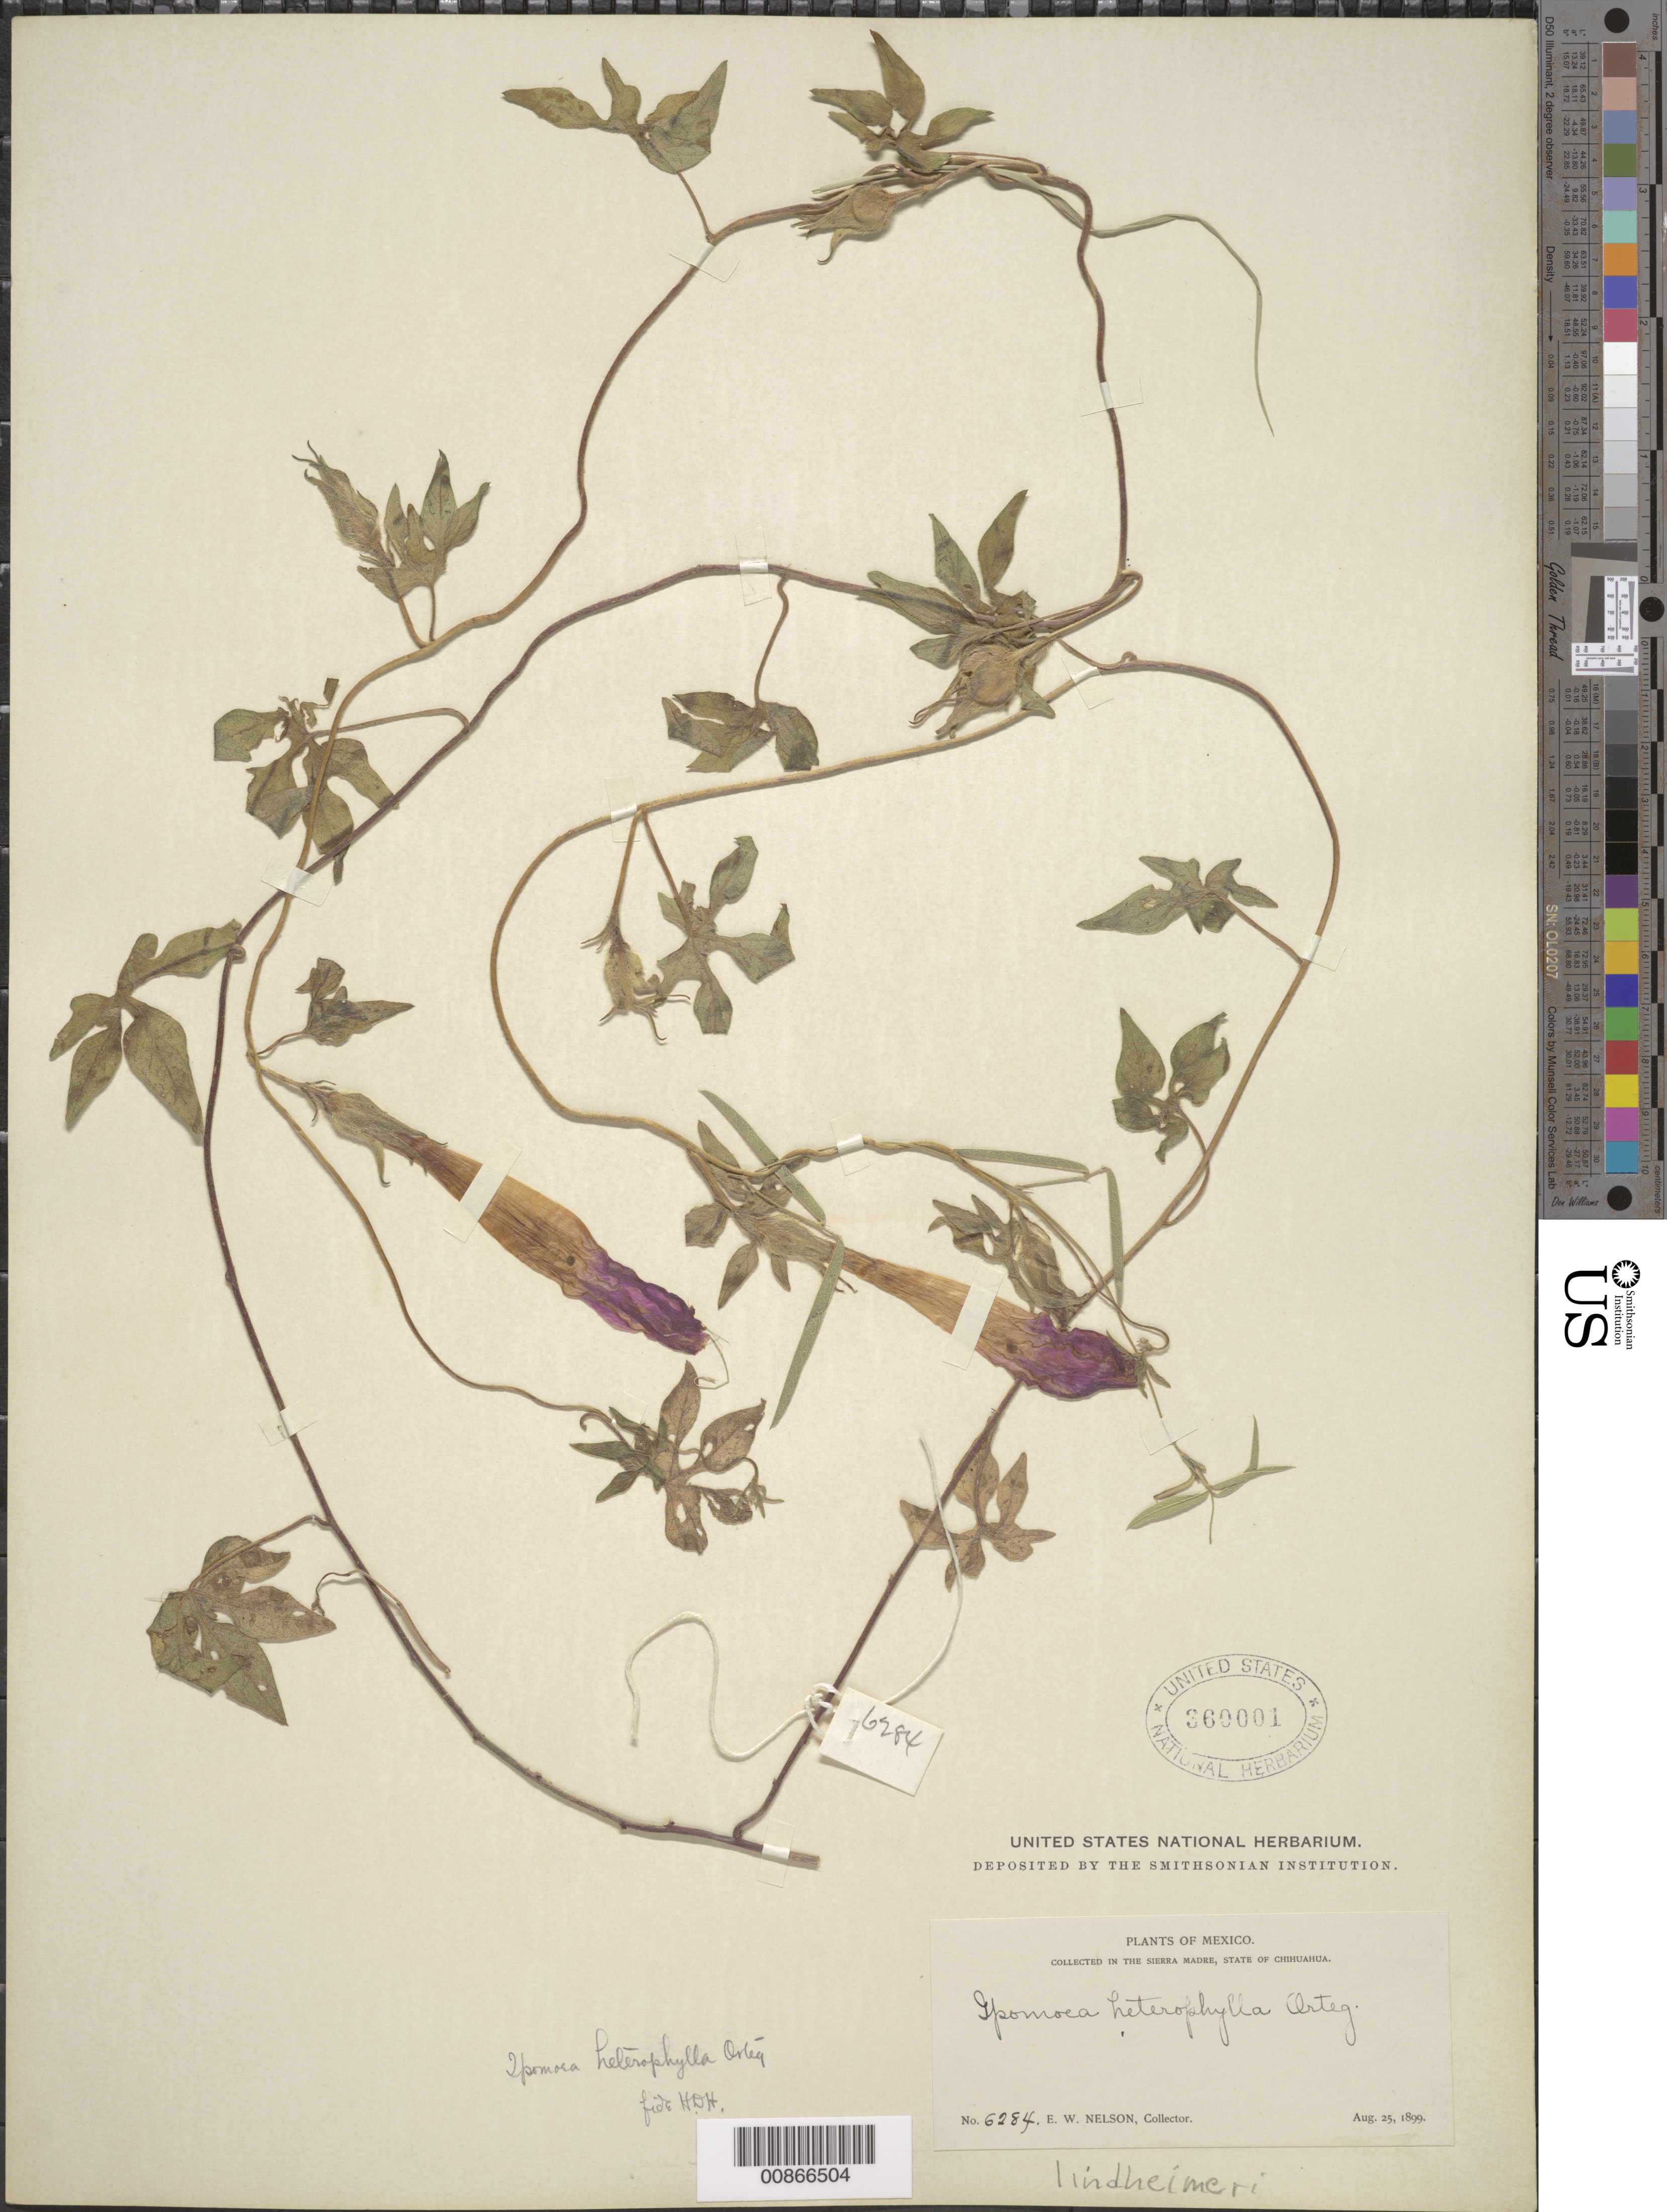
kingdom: Plantae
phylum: Tracheophyta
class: Magnoliopsida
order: Solanales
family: Convolvulaceae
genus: Ipomoea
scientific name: Ipomoea lindheimeri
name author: A. Gray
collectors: E. W. Nelson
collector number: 6284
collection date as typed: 25 Aug 1899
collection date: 1899-08-25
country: Mexico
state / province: Chihuahua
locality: Sierra Madre, Chihuahua.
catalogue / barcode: US 360001